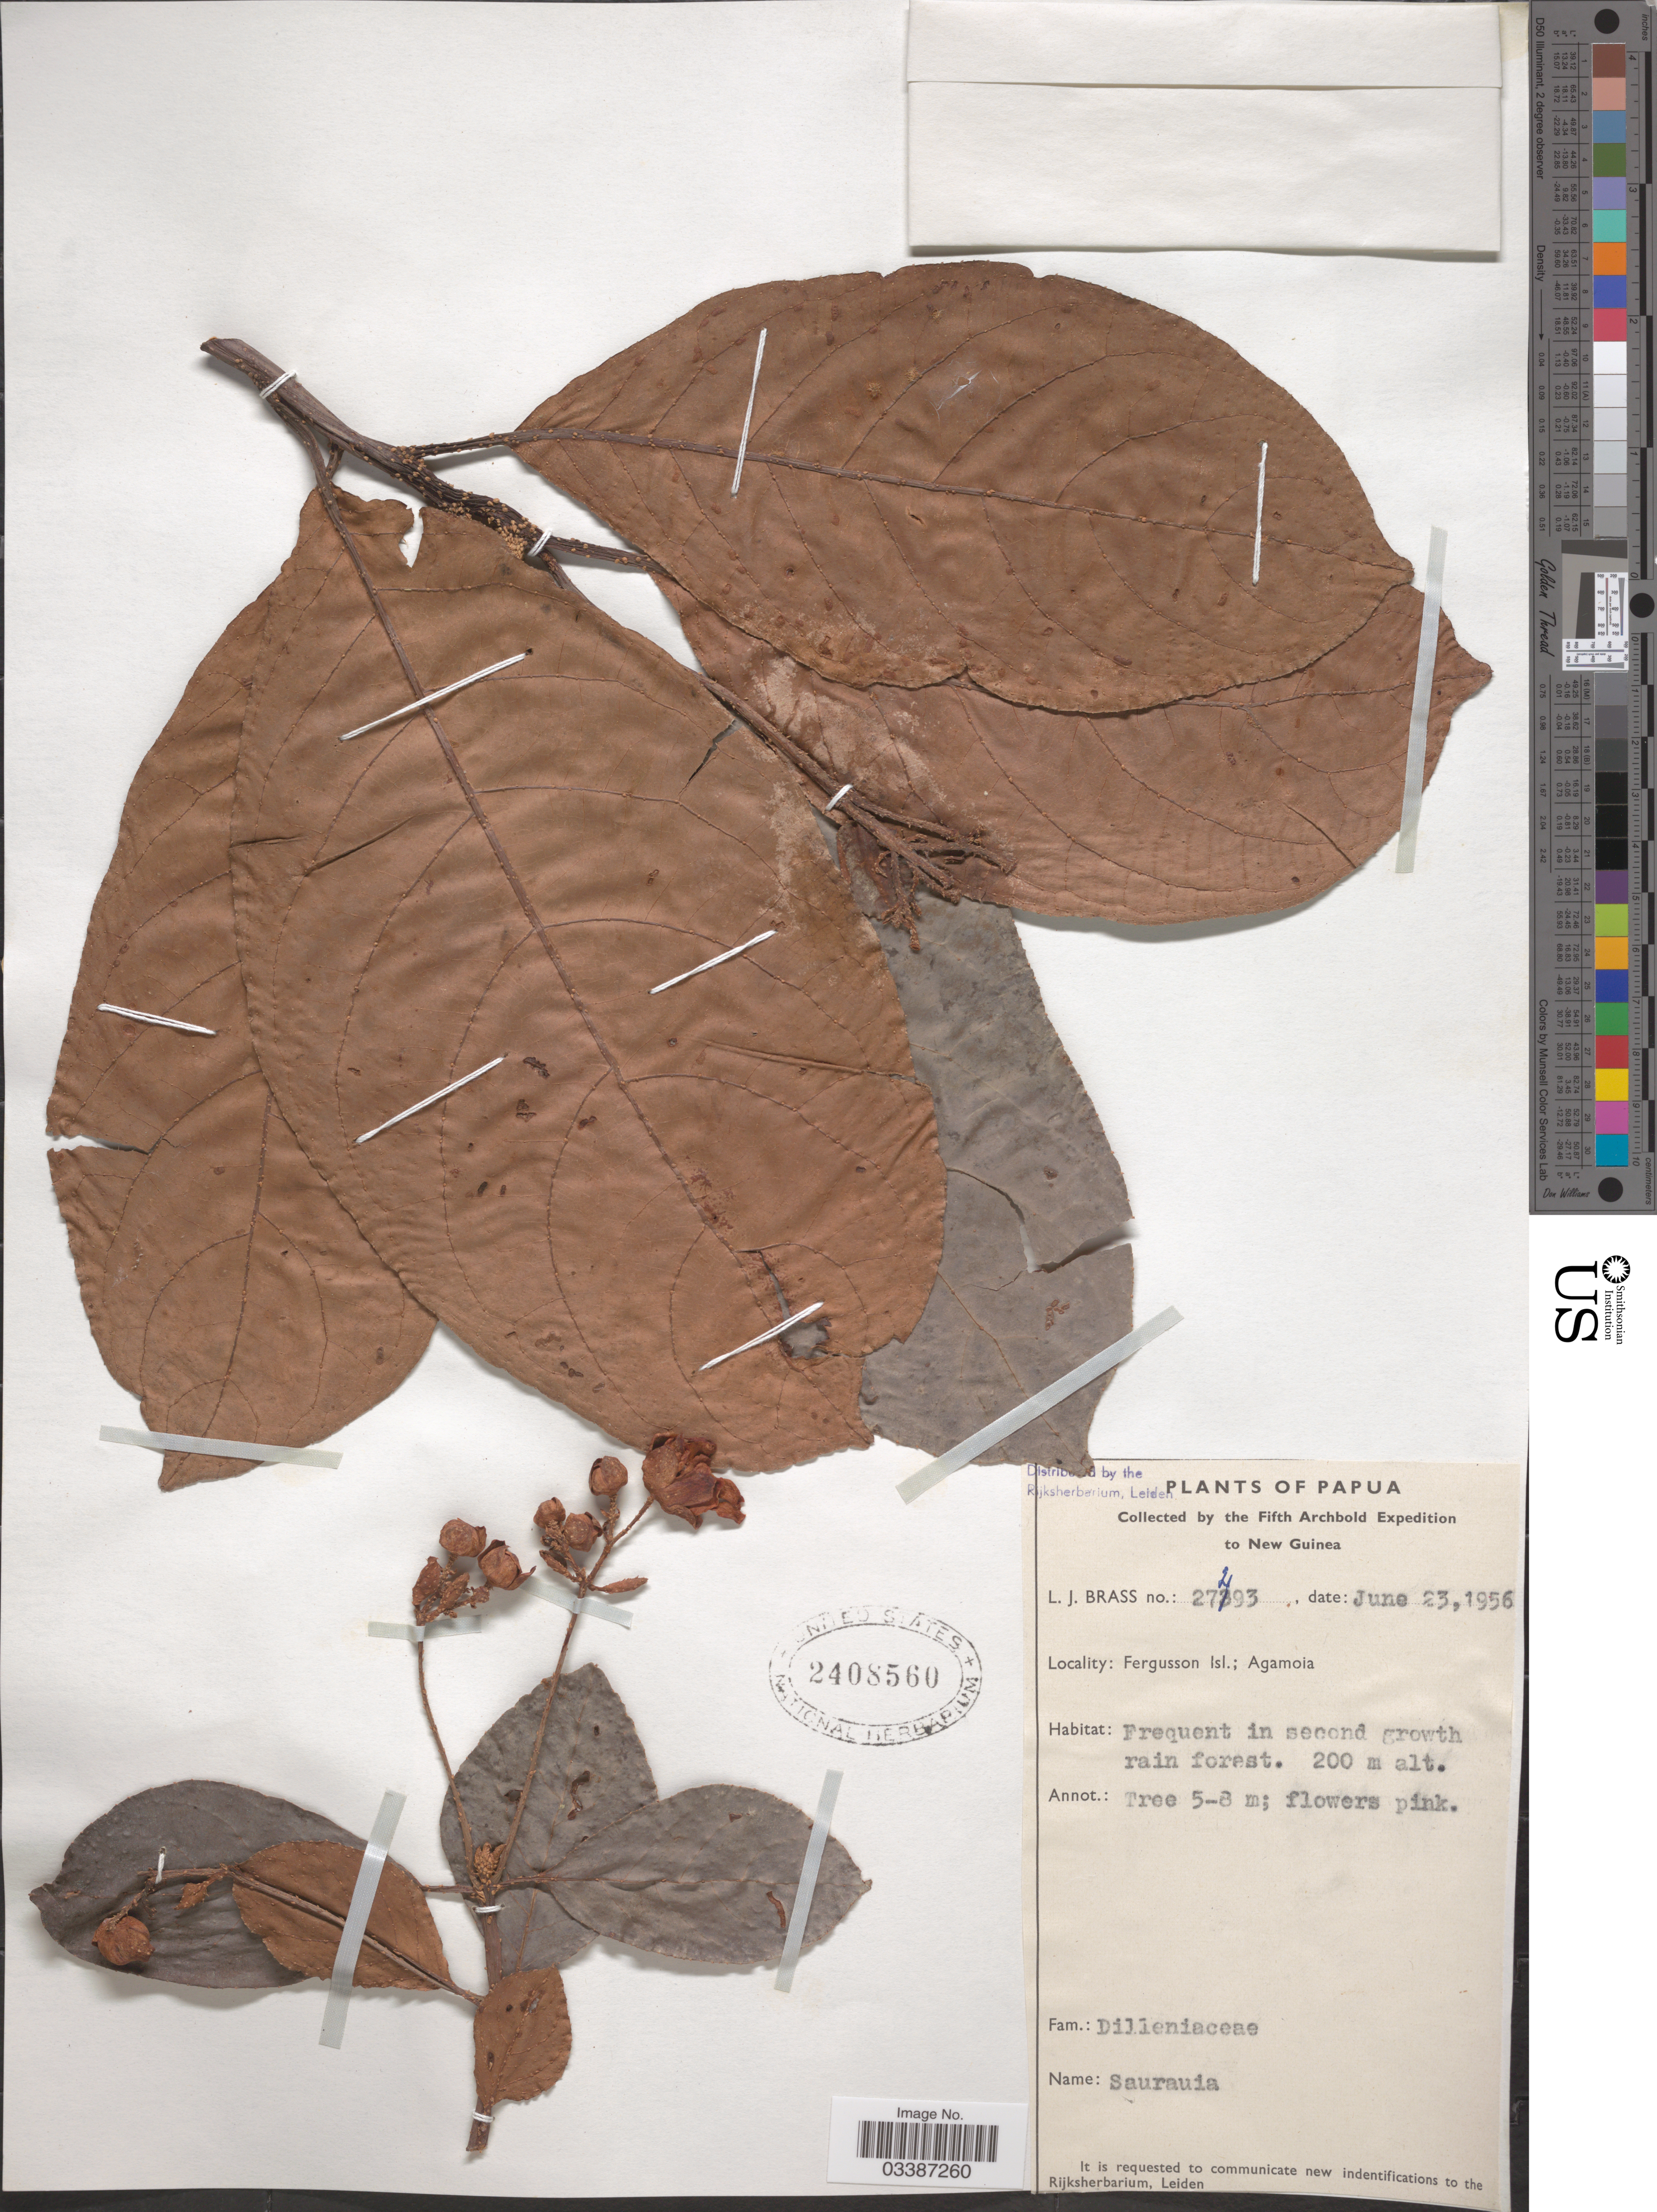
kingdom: Plantae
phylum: Tracheophyta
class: Magnoliopsida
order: Ericales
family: Actinidiaceae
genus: Saurauia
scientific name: Saurauia sp.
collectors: L. J. Brass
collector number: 27293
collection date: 1956-06-23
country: Papua New Guinea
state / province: Milne Bay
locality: Papua. New Guinea. Fergusson Isl.; Agamoia.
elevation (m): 200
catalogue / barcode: US 2408560